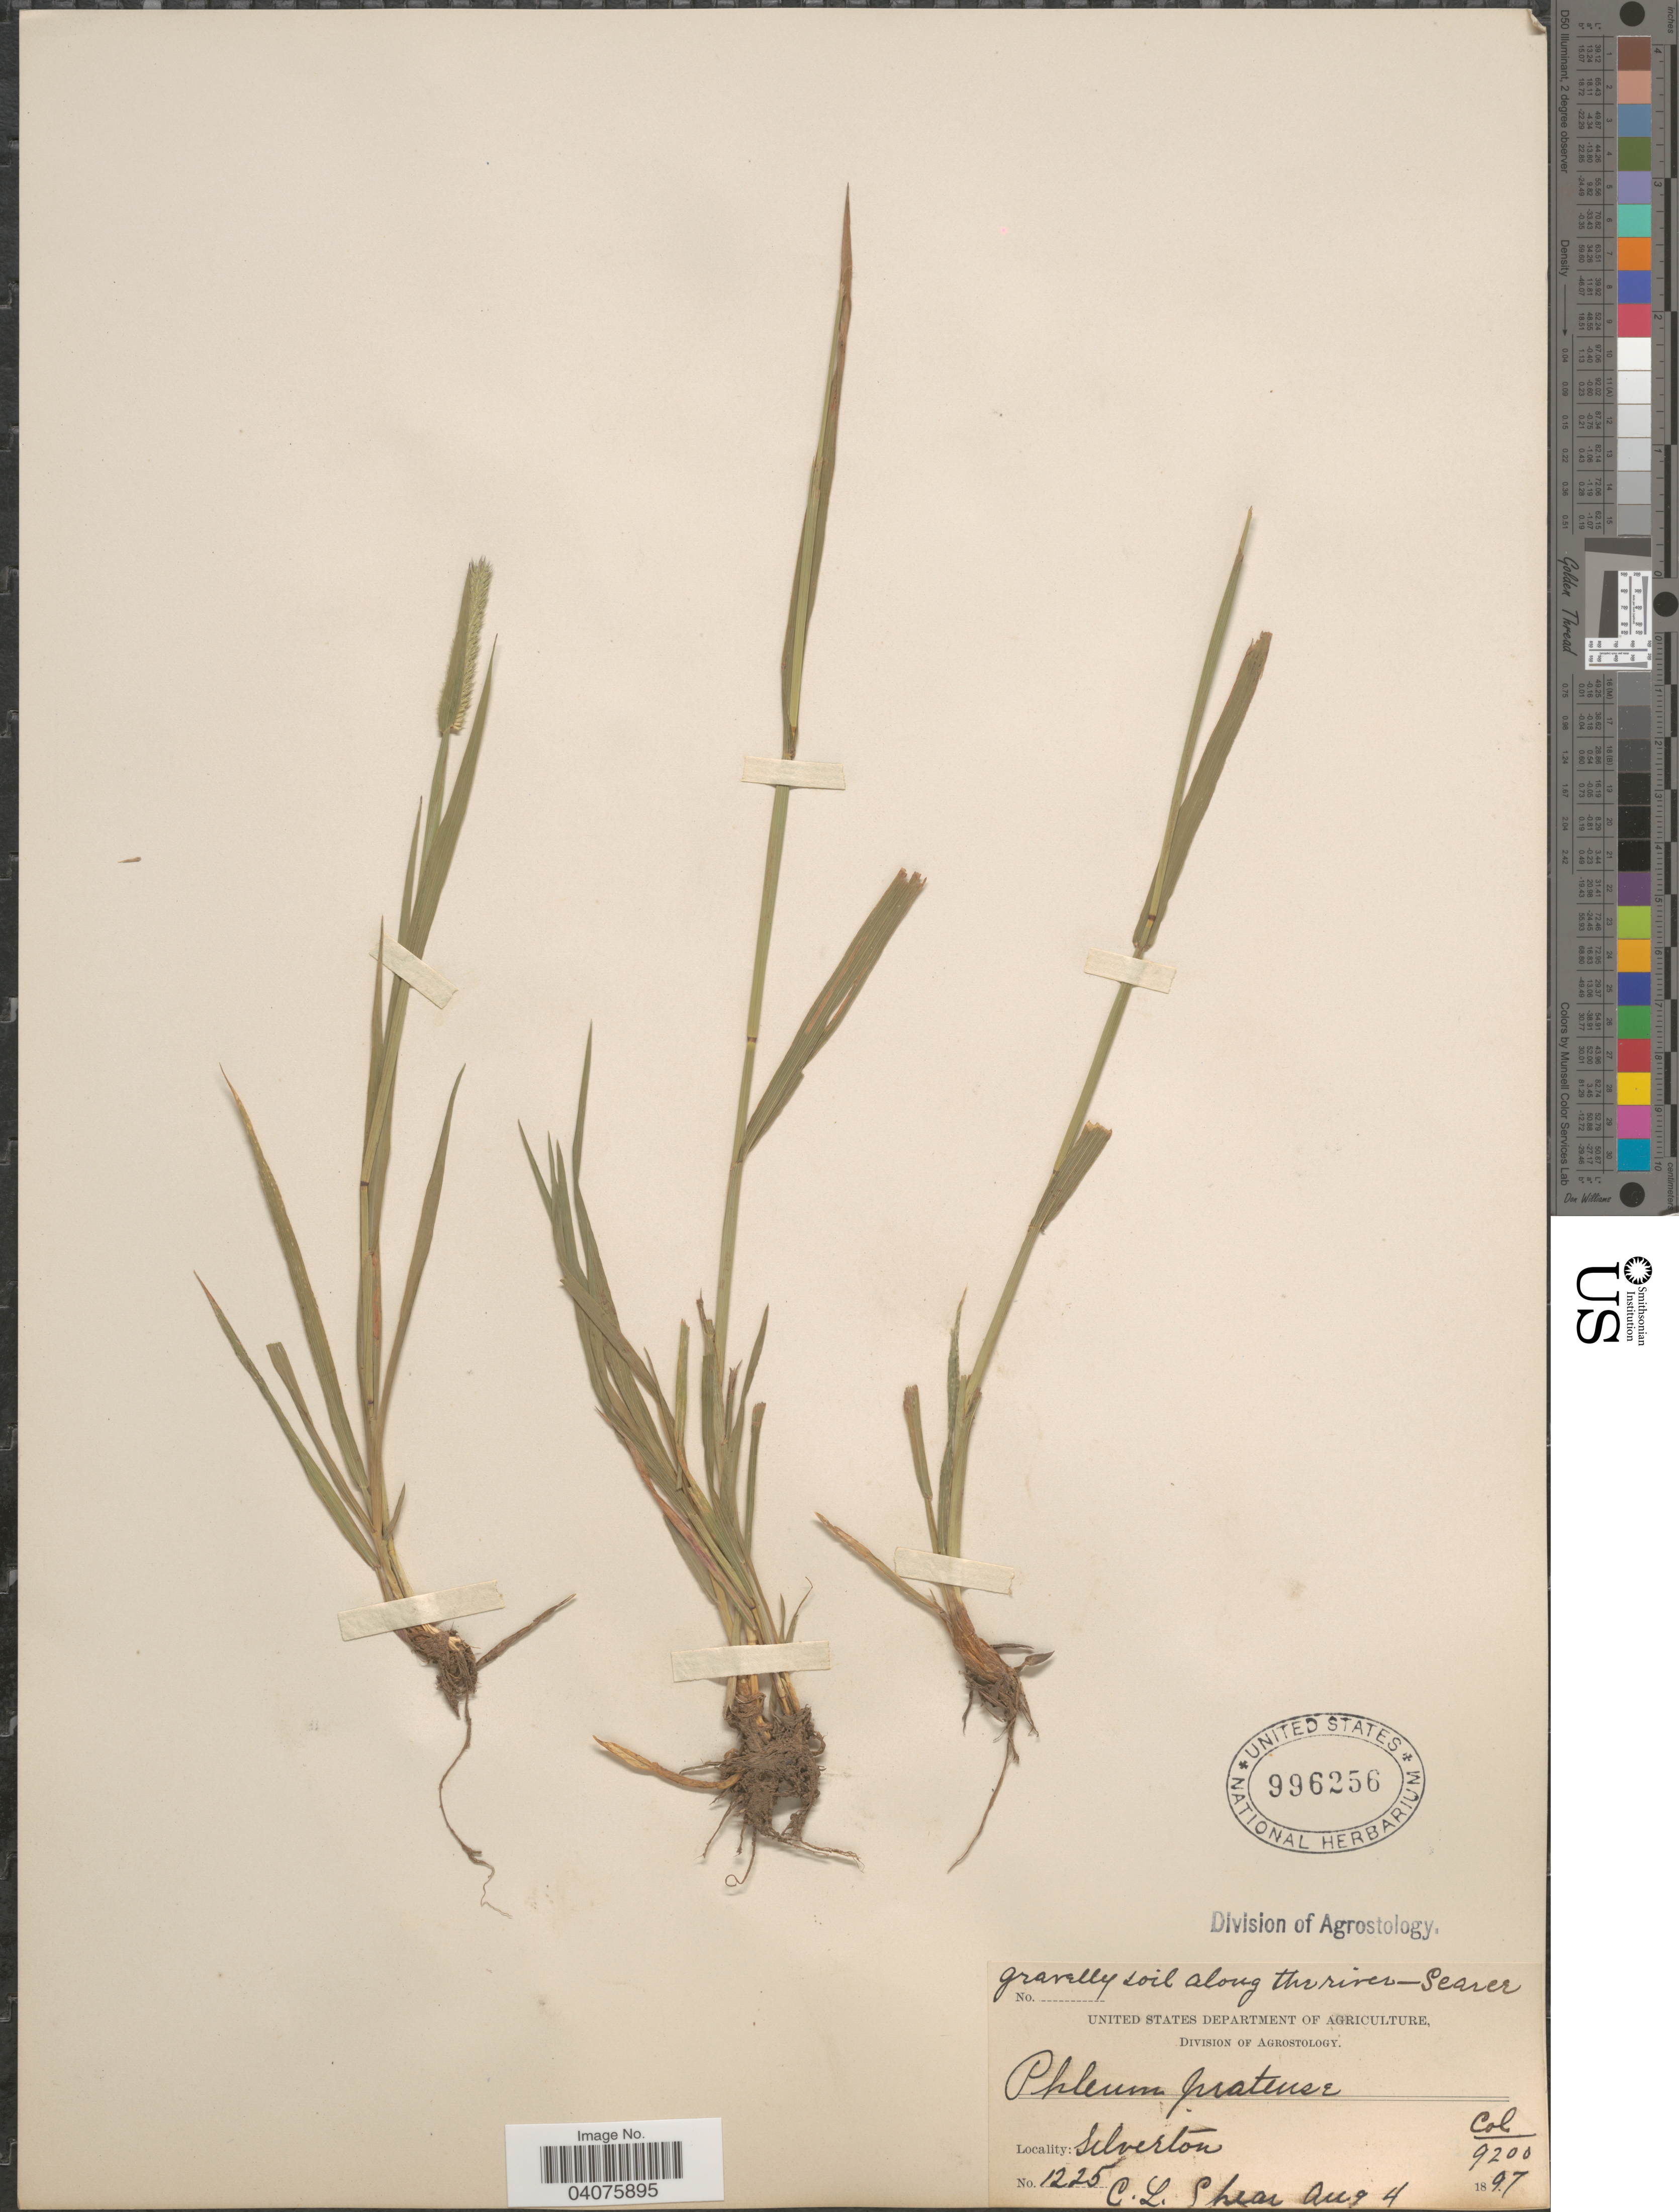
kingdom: Plantae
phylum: Tracheophyta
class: Liliopsida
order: Poales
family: Poaceae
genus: Phleum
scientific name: Phleum pratense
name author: L.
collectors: C. L. Shear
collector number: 1225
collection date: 1897-08-04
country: United States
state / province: Colorado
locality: Silverton.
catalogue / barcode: US 996256